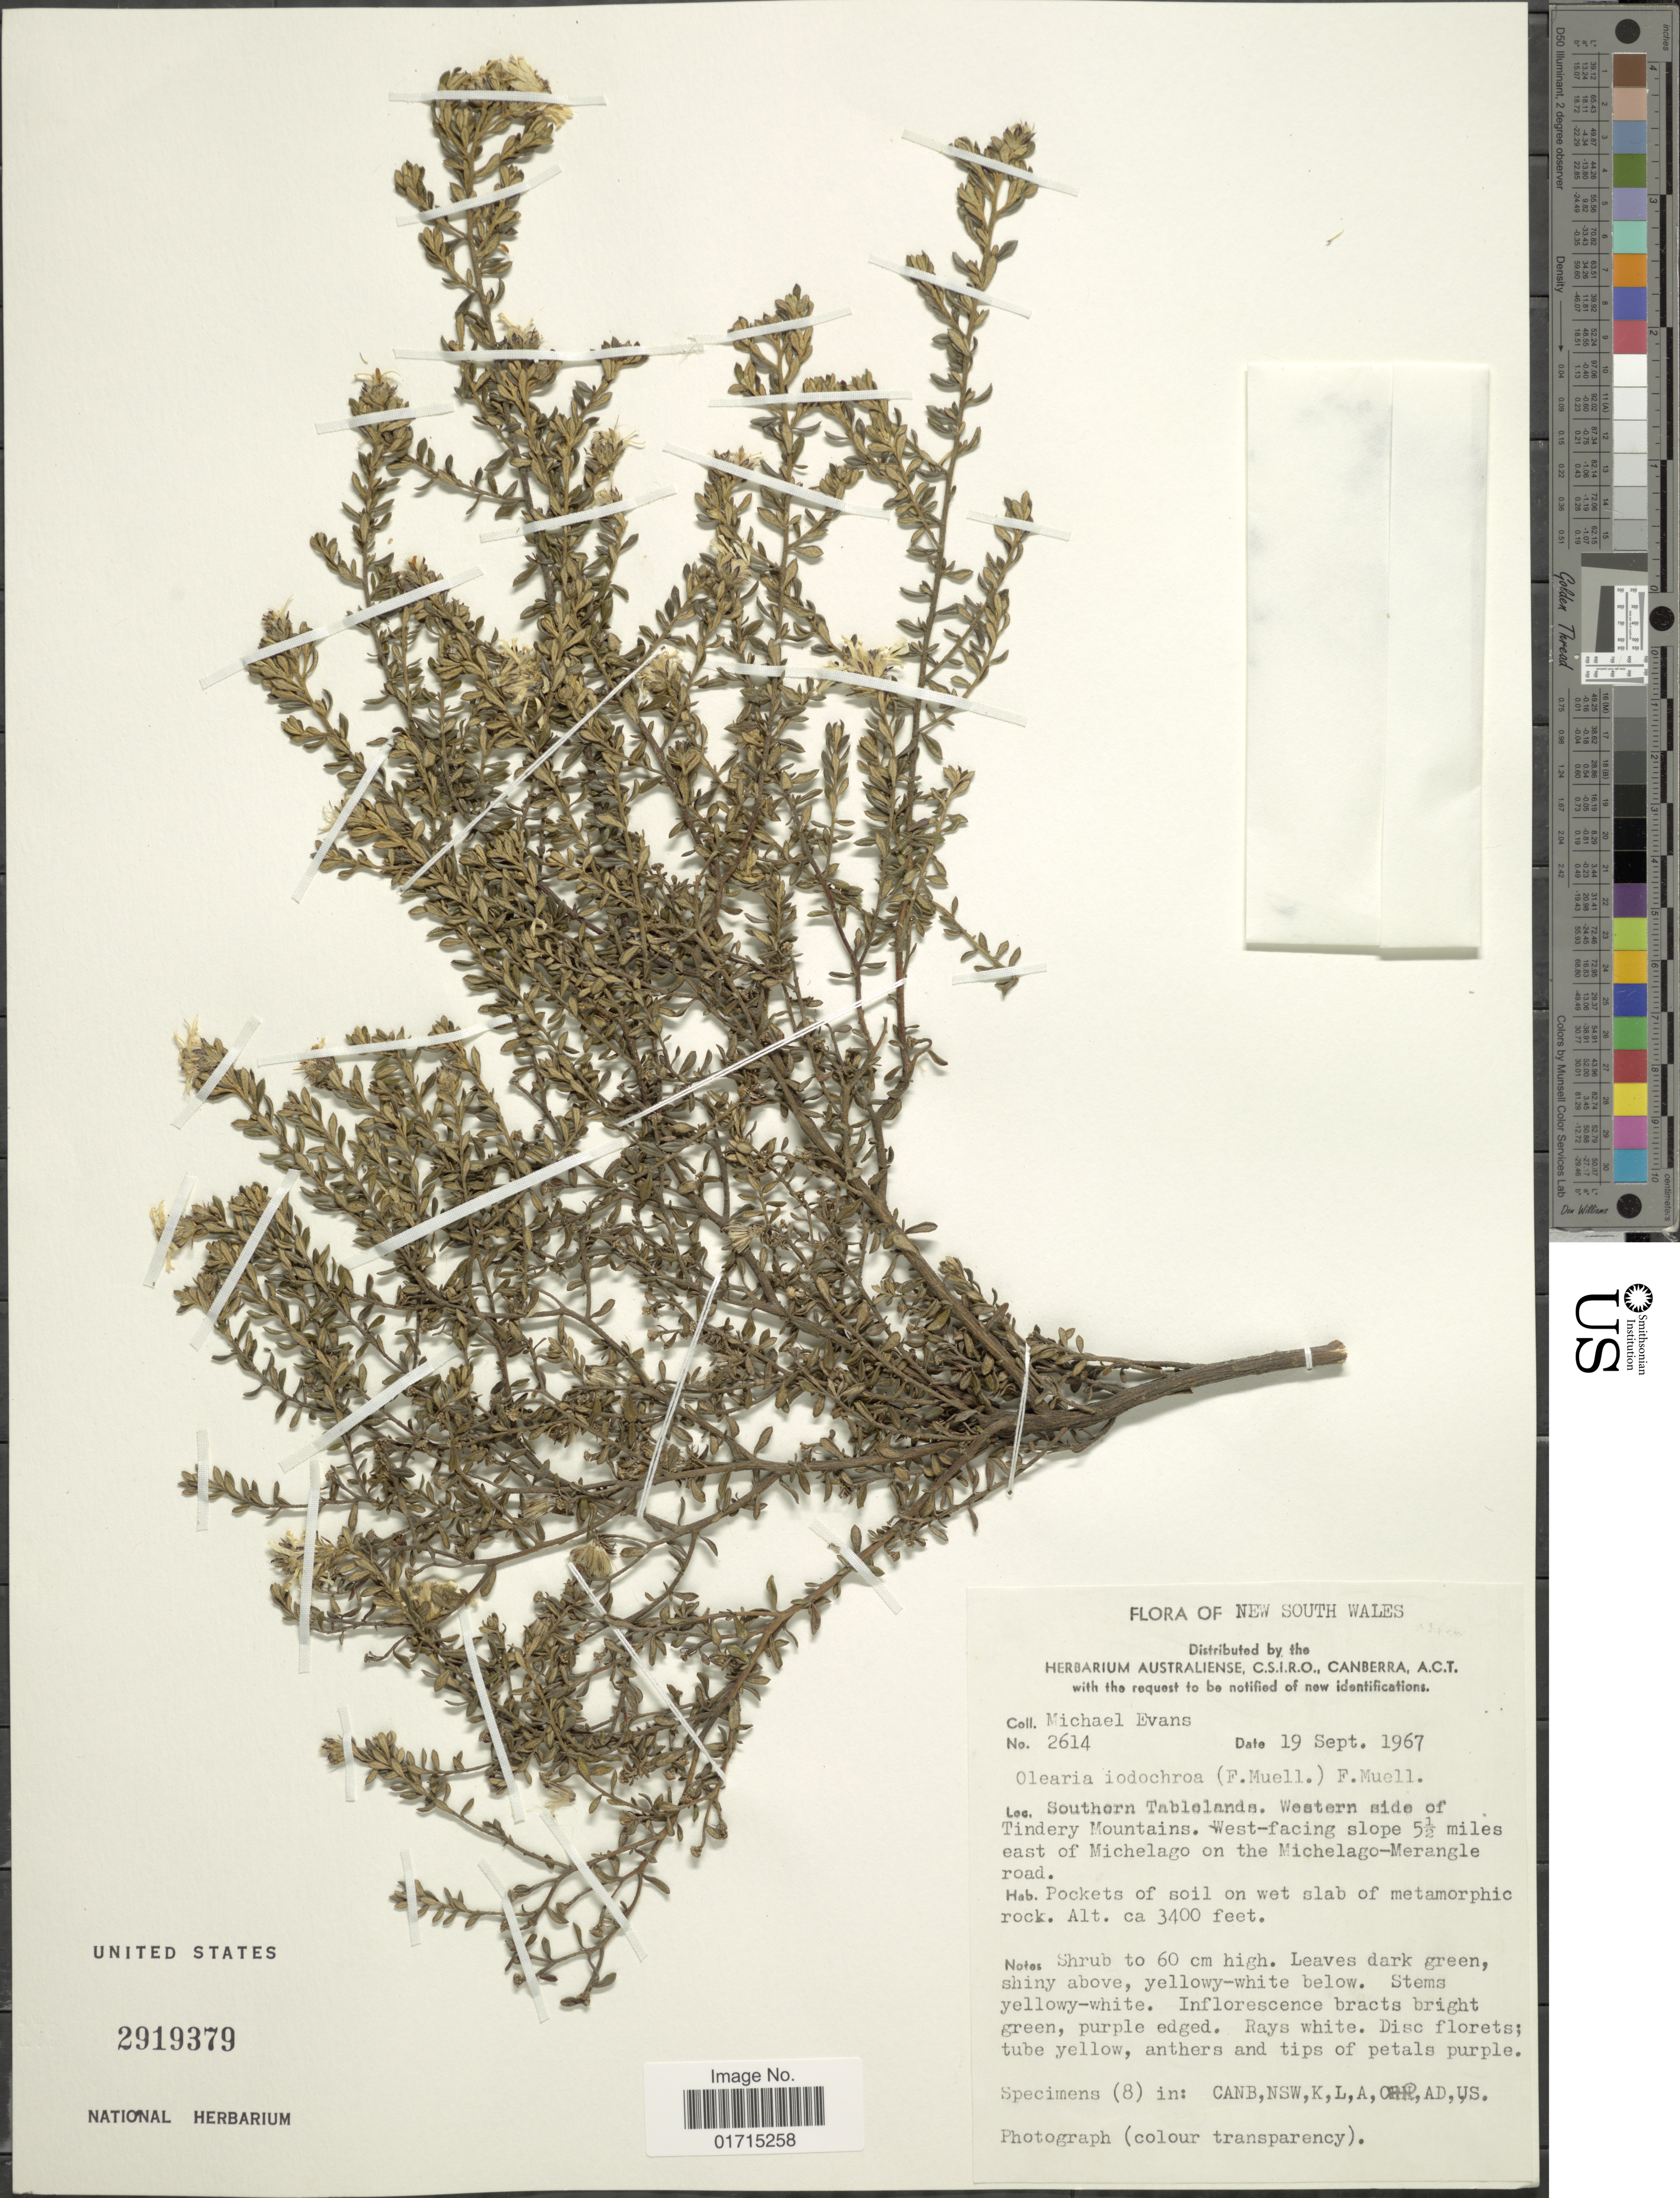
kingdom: Plantae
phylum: Tracheophyta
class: Magnoliopsida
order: Asterales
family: Asteraceae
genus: Olearia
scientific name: Olearia iodochroa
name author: (F. Muell.) F. Muell. ex Benth.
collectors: M. Evans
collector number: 2614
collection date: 1967-09-19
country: Australia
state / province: New South Wales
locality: Southern Tablelands. Western side of Tindery Mountains, West-facing slope 5.5 miles east of Michelago on the Michelago-Merangle road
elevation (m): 1036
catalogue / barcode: US 2919379